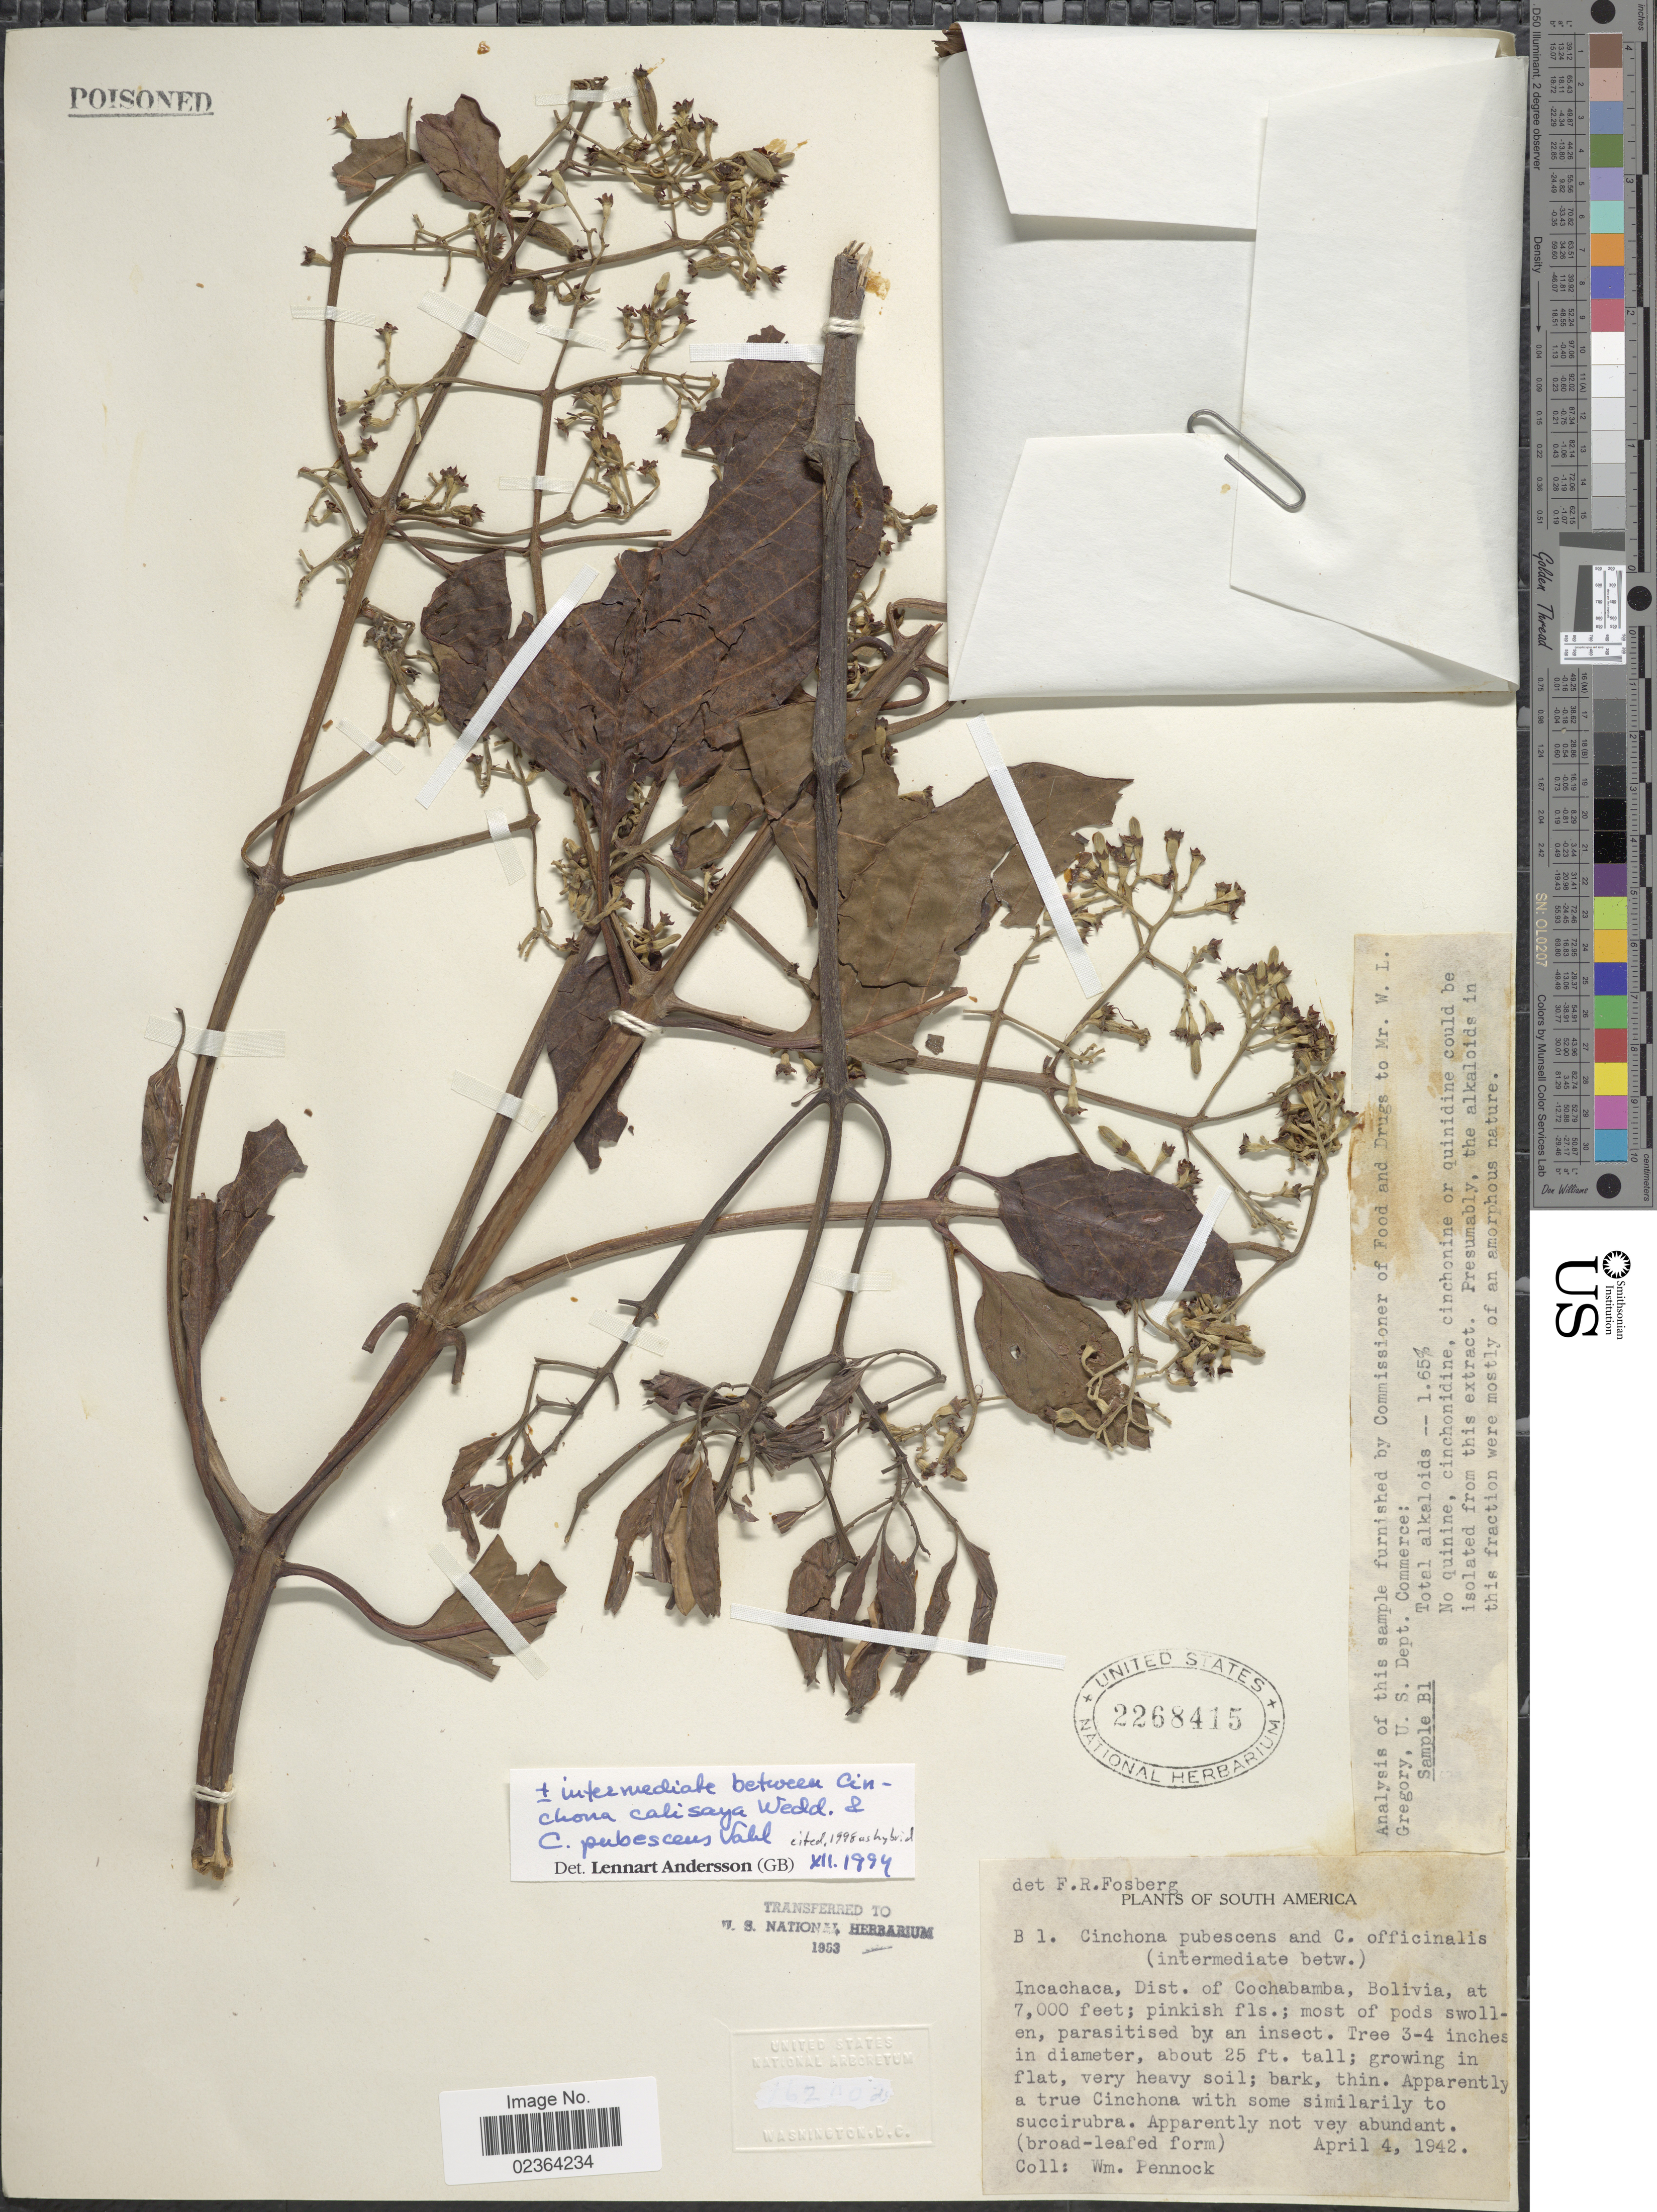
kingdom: Plantae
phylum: Tracheophyta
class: Magnoliopsida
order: Gentianales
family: Rubiaceae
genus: Cinchona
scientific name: Cinchona calisaya x C. pubescens Vahl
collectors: W. Pennock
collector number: B 1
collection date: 1942-04-04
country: Bolivia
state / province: Cochabamba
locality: Incachaca, Dist. of Cochabamba, Bolivia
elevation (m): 2134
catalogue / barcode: US 2268415